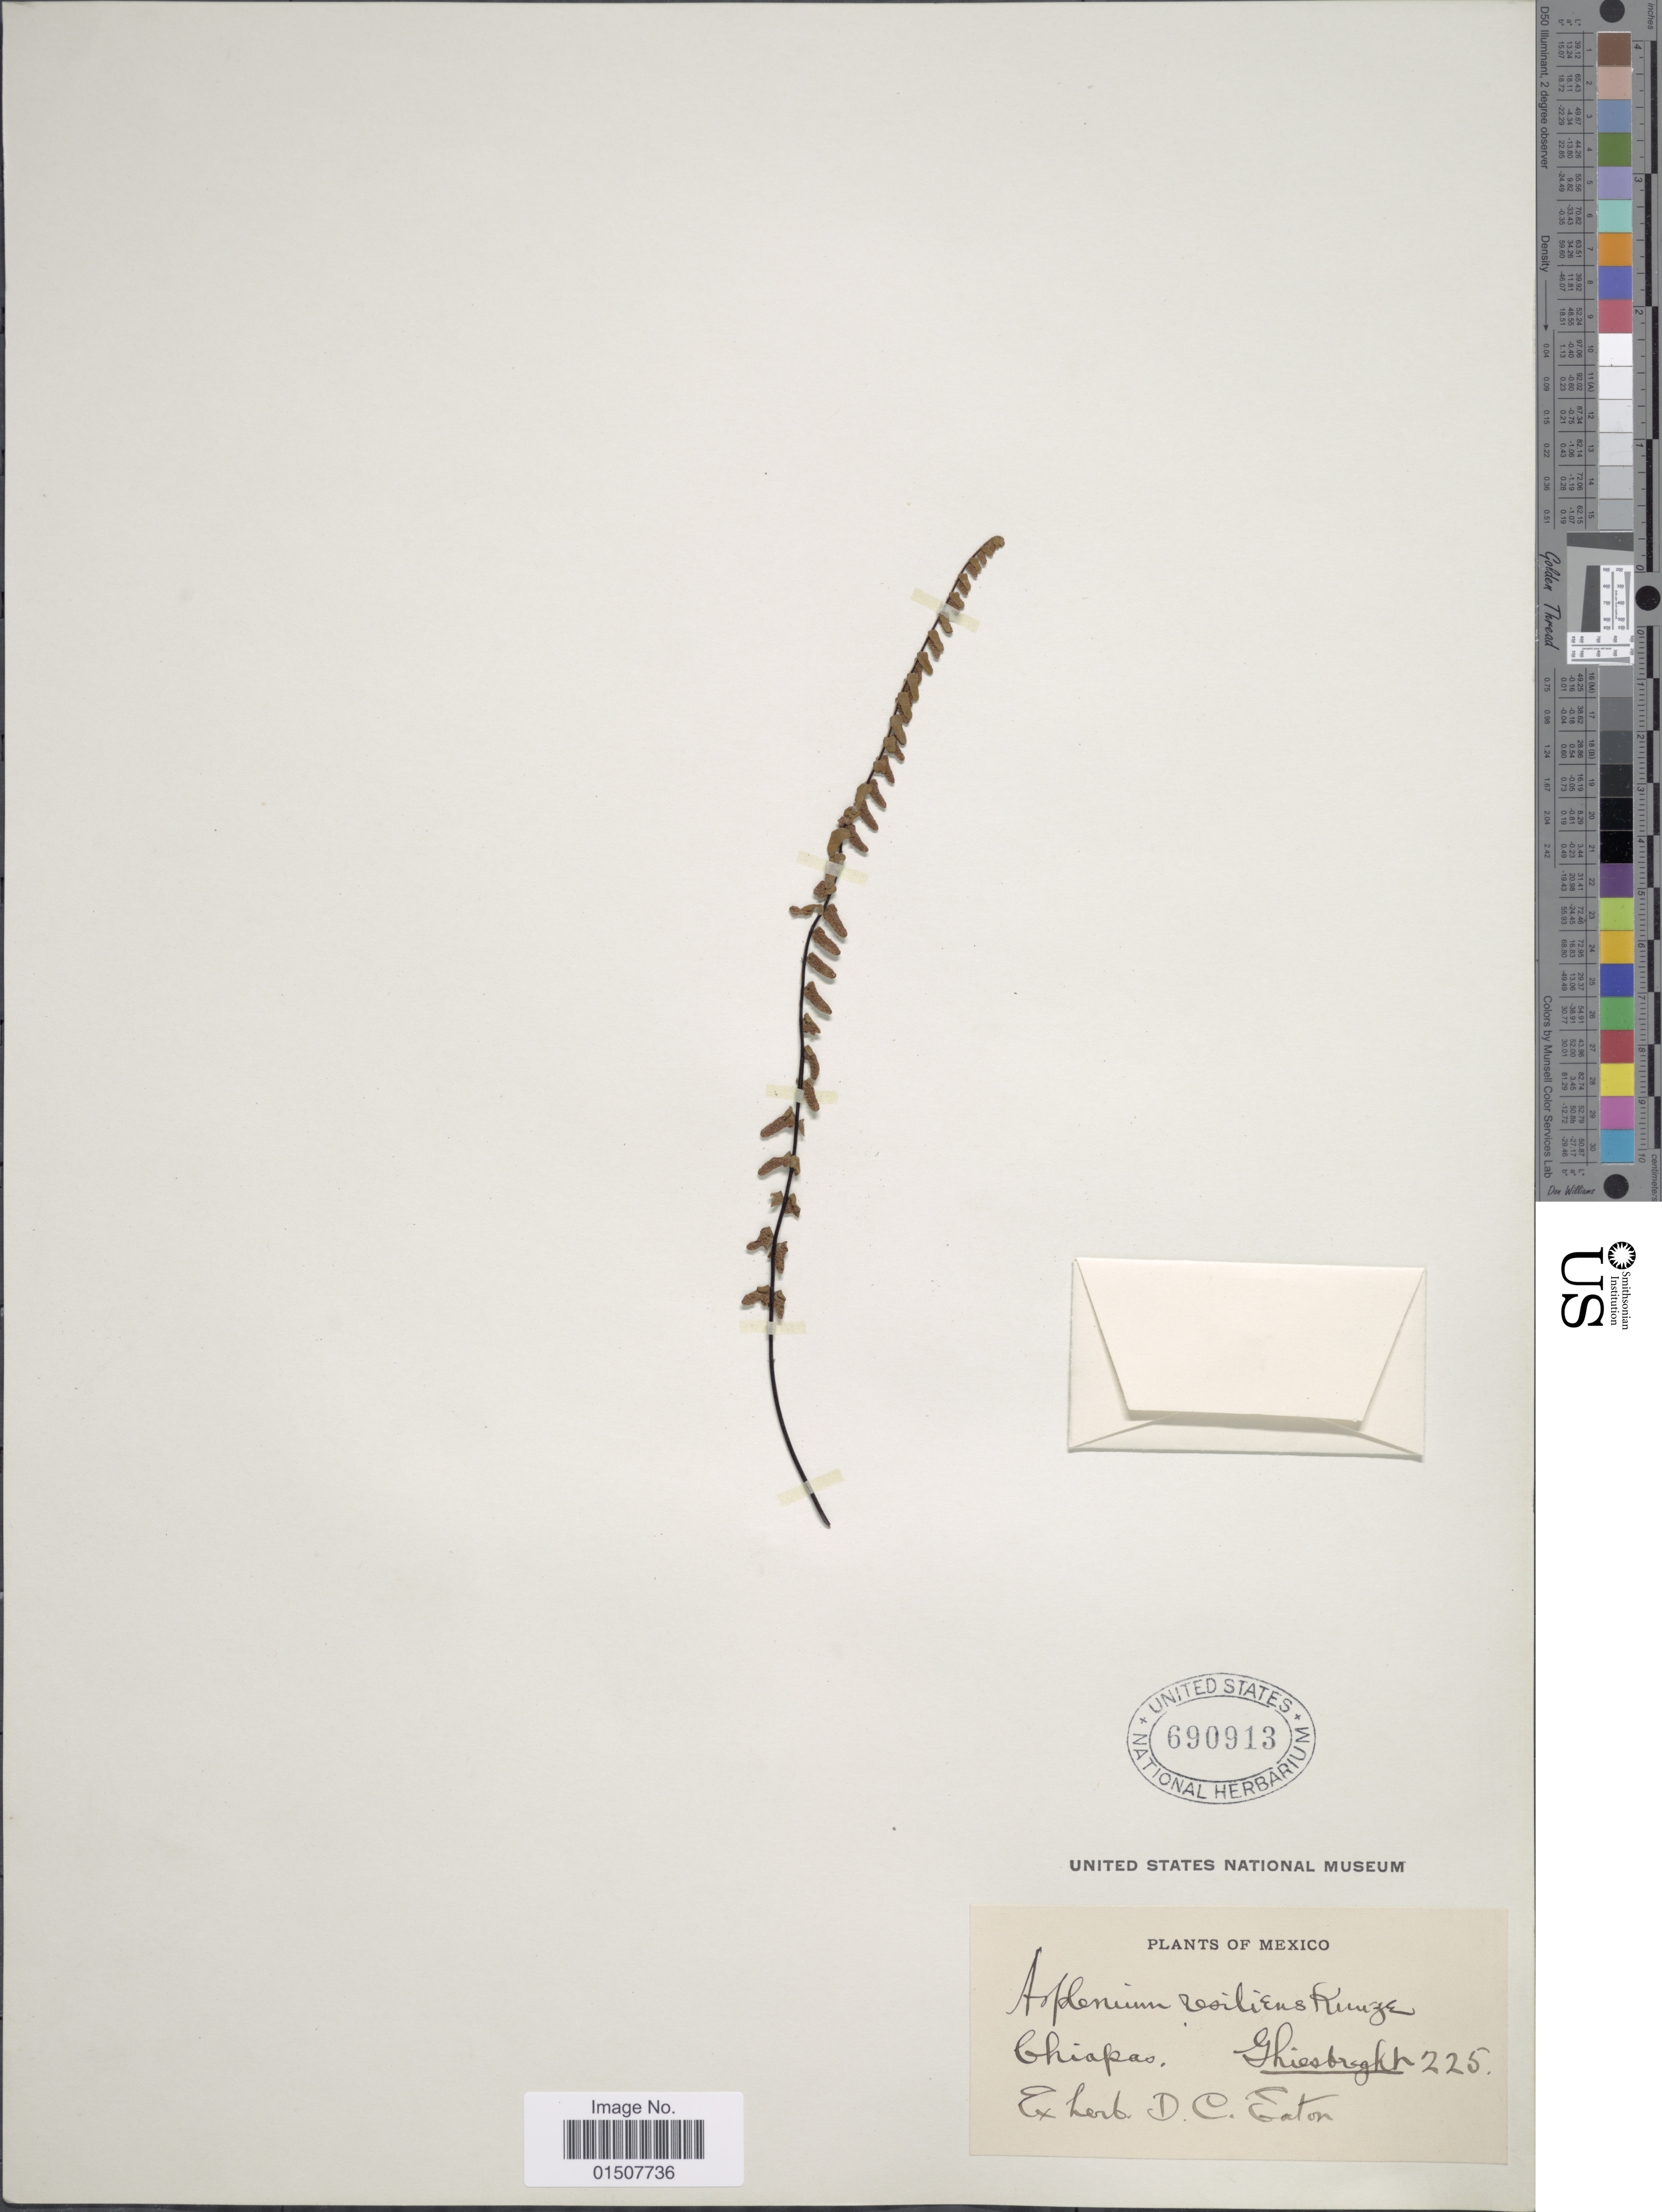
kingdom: Plantae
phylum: Tracheophyta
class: Polypodiopsida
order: Polypodiales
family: Aspleniaceae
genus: Asplenium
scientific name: Asplenium resiliens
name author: Kunze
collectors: ex herb. D. C. Eaton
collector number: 225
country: Mexico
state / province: Chiapas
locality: Chiapas.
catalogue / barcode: US 690913